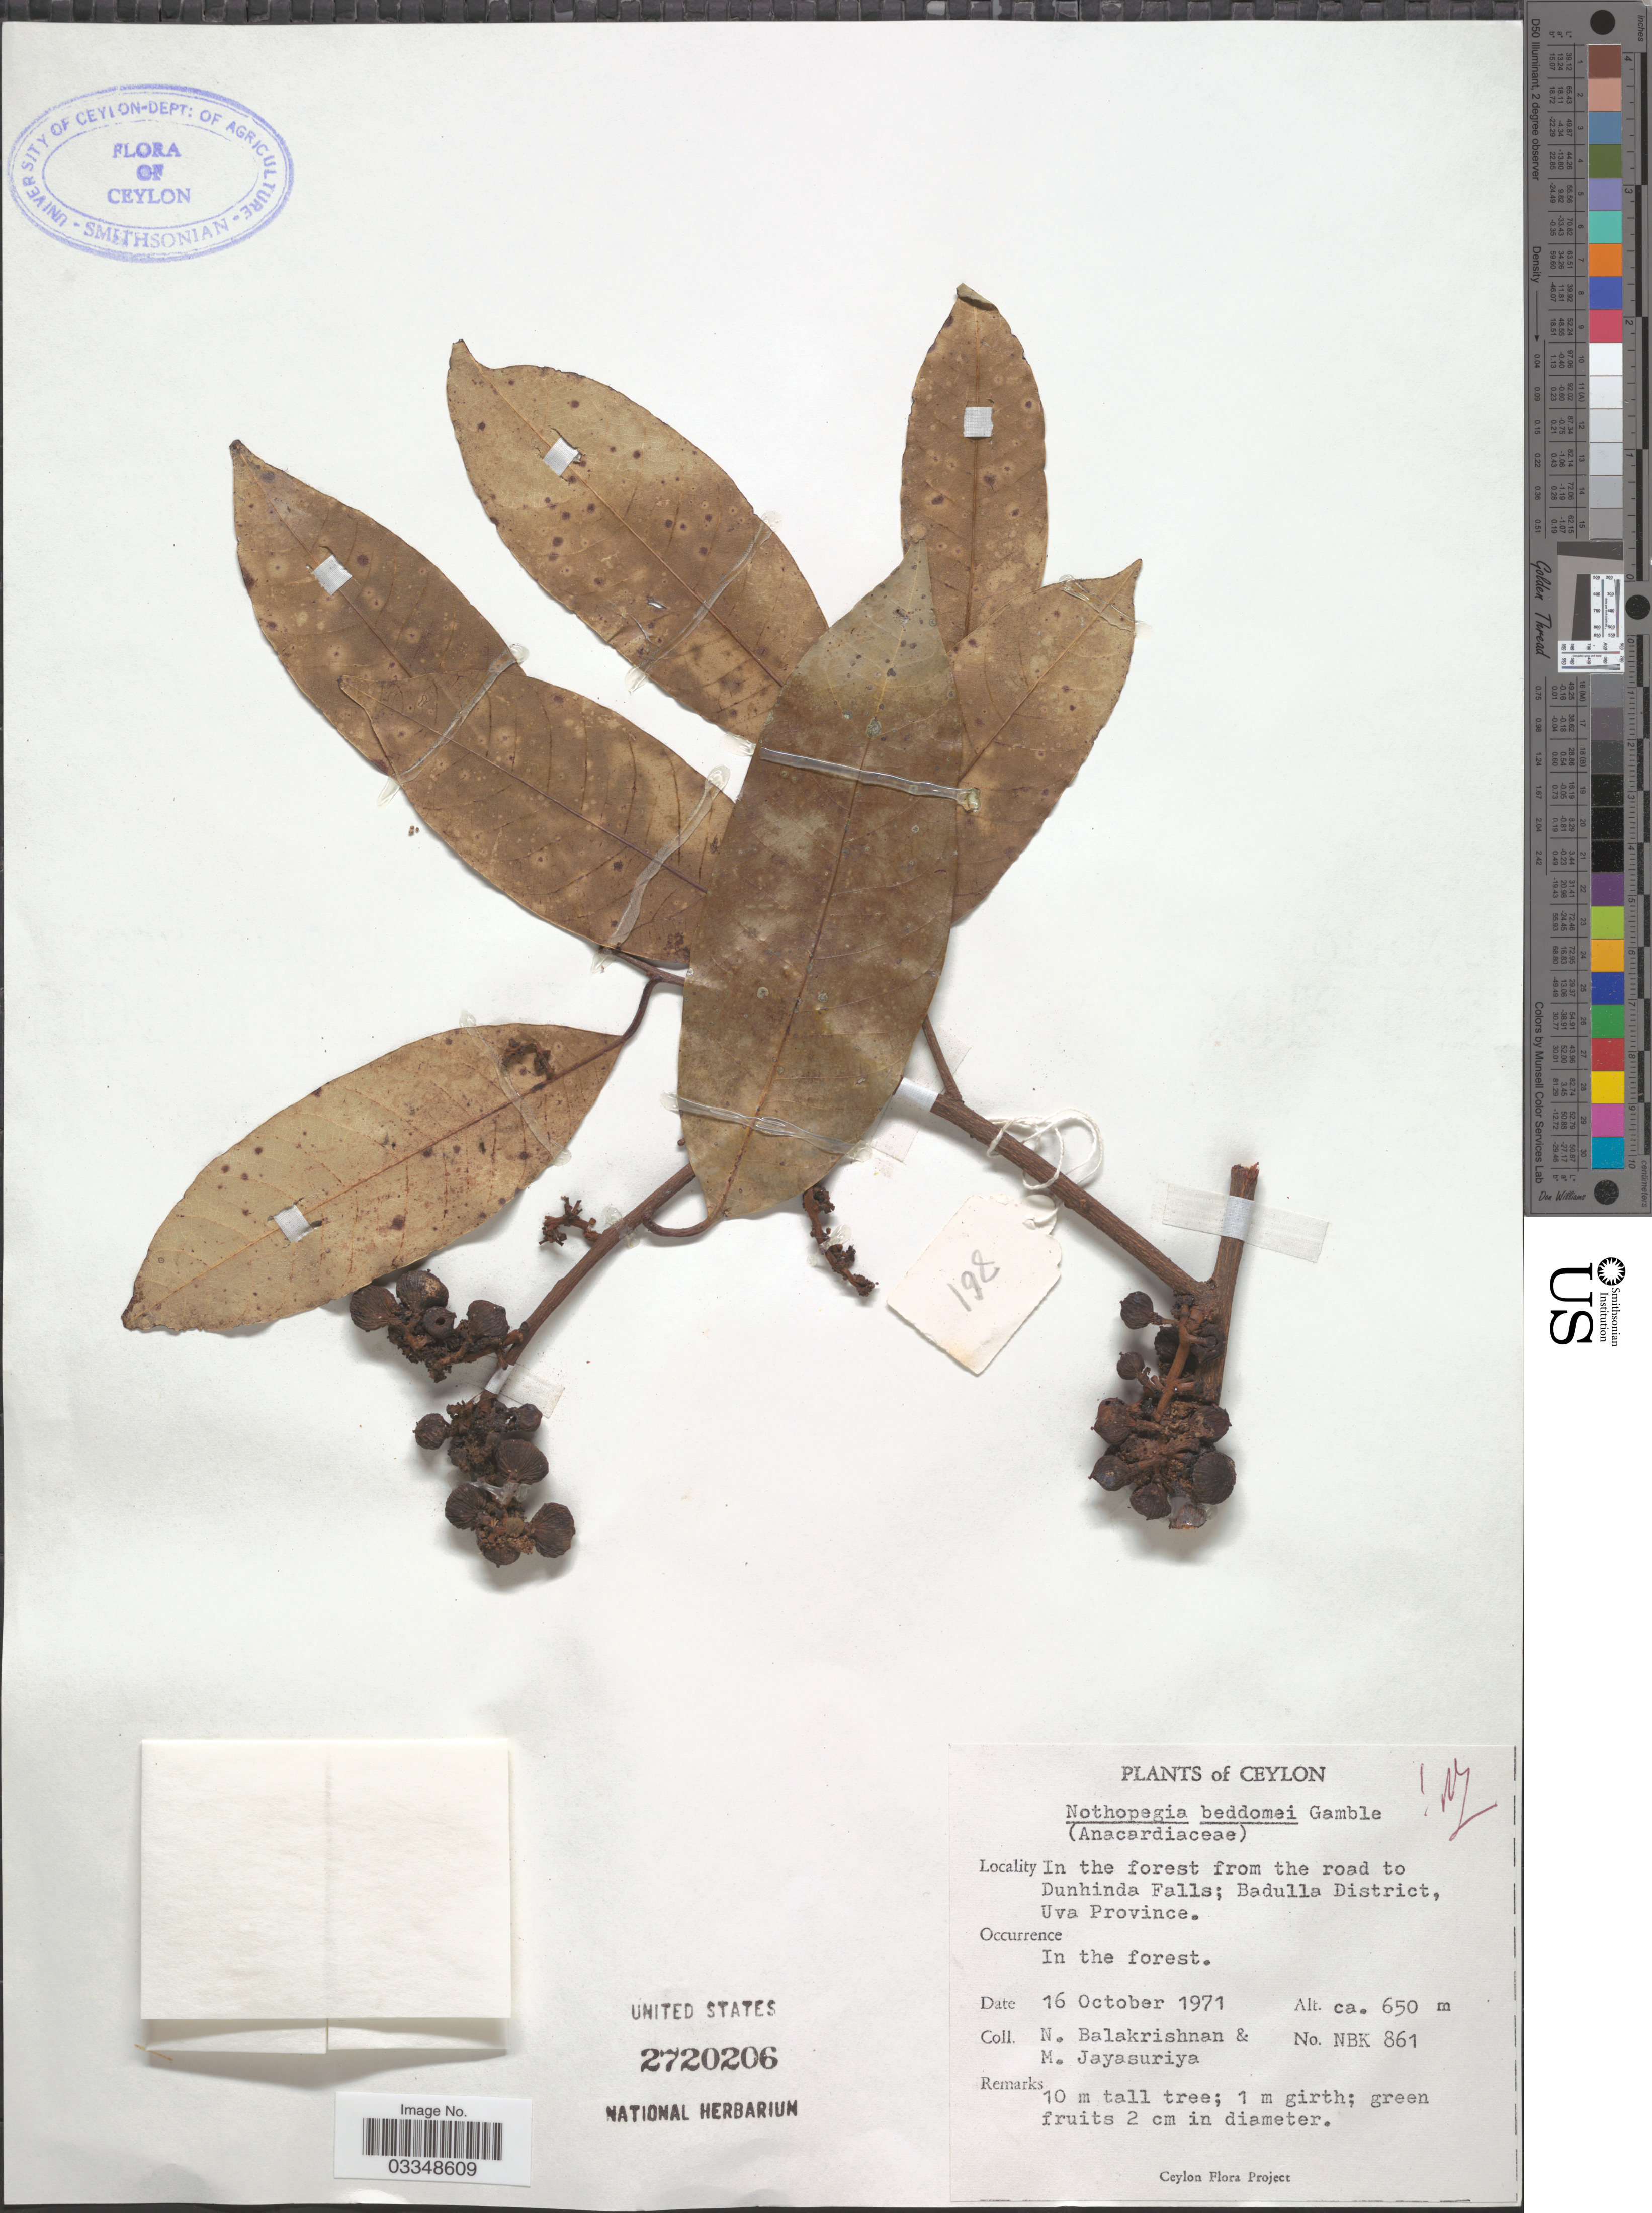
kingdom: Plantae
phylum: Tracheophyta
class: Magnoliopsida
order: Sapindales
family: Anacardiaceae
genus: Nothopegia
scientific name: Nothopegia beddomei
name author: Gamble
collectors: N. Balakrishnan & M. Jayasuriya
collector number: NBK 861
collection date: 1971-10-16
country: Sri Lanka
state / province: Uva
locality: Ceylon. In the forest from the road to Dunhinda Falls; Badulla District.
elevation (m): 650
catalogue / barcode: US 2720206